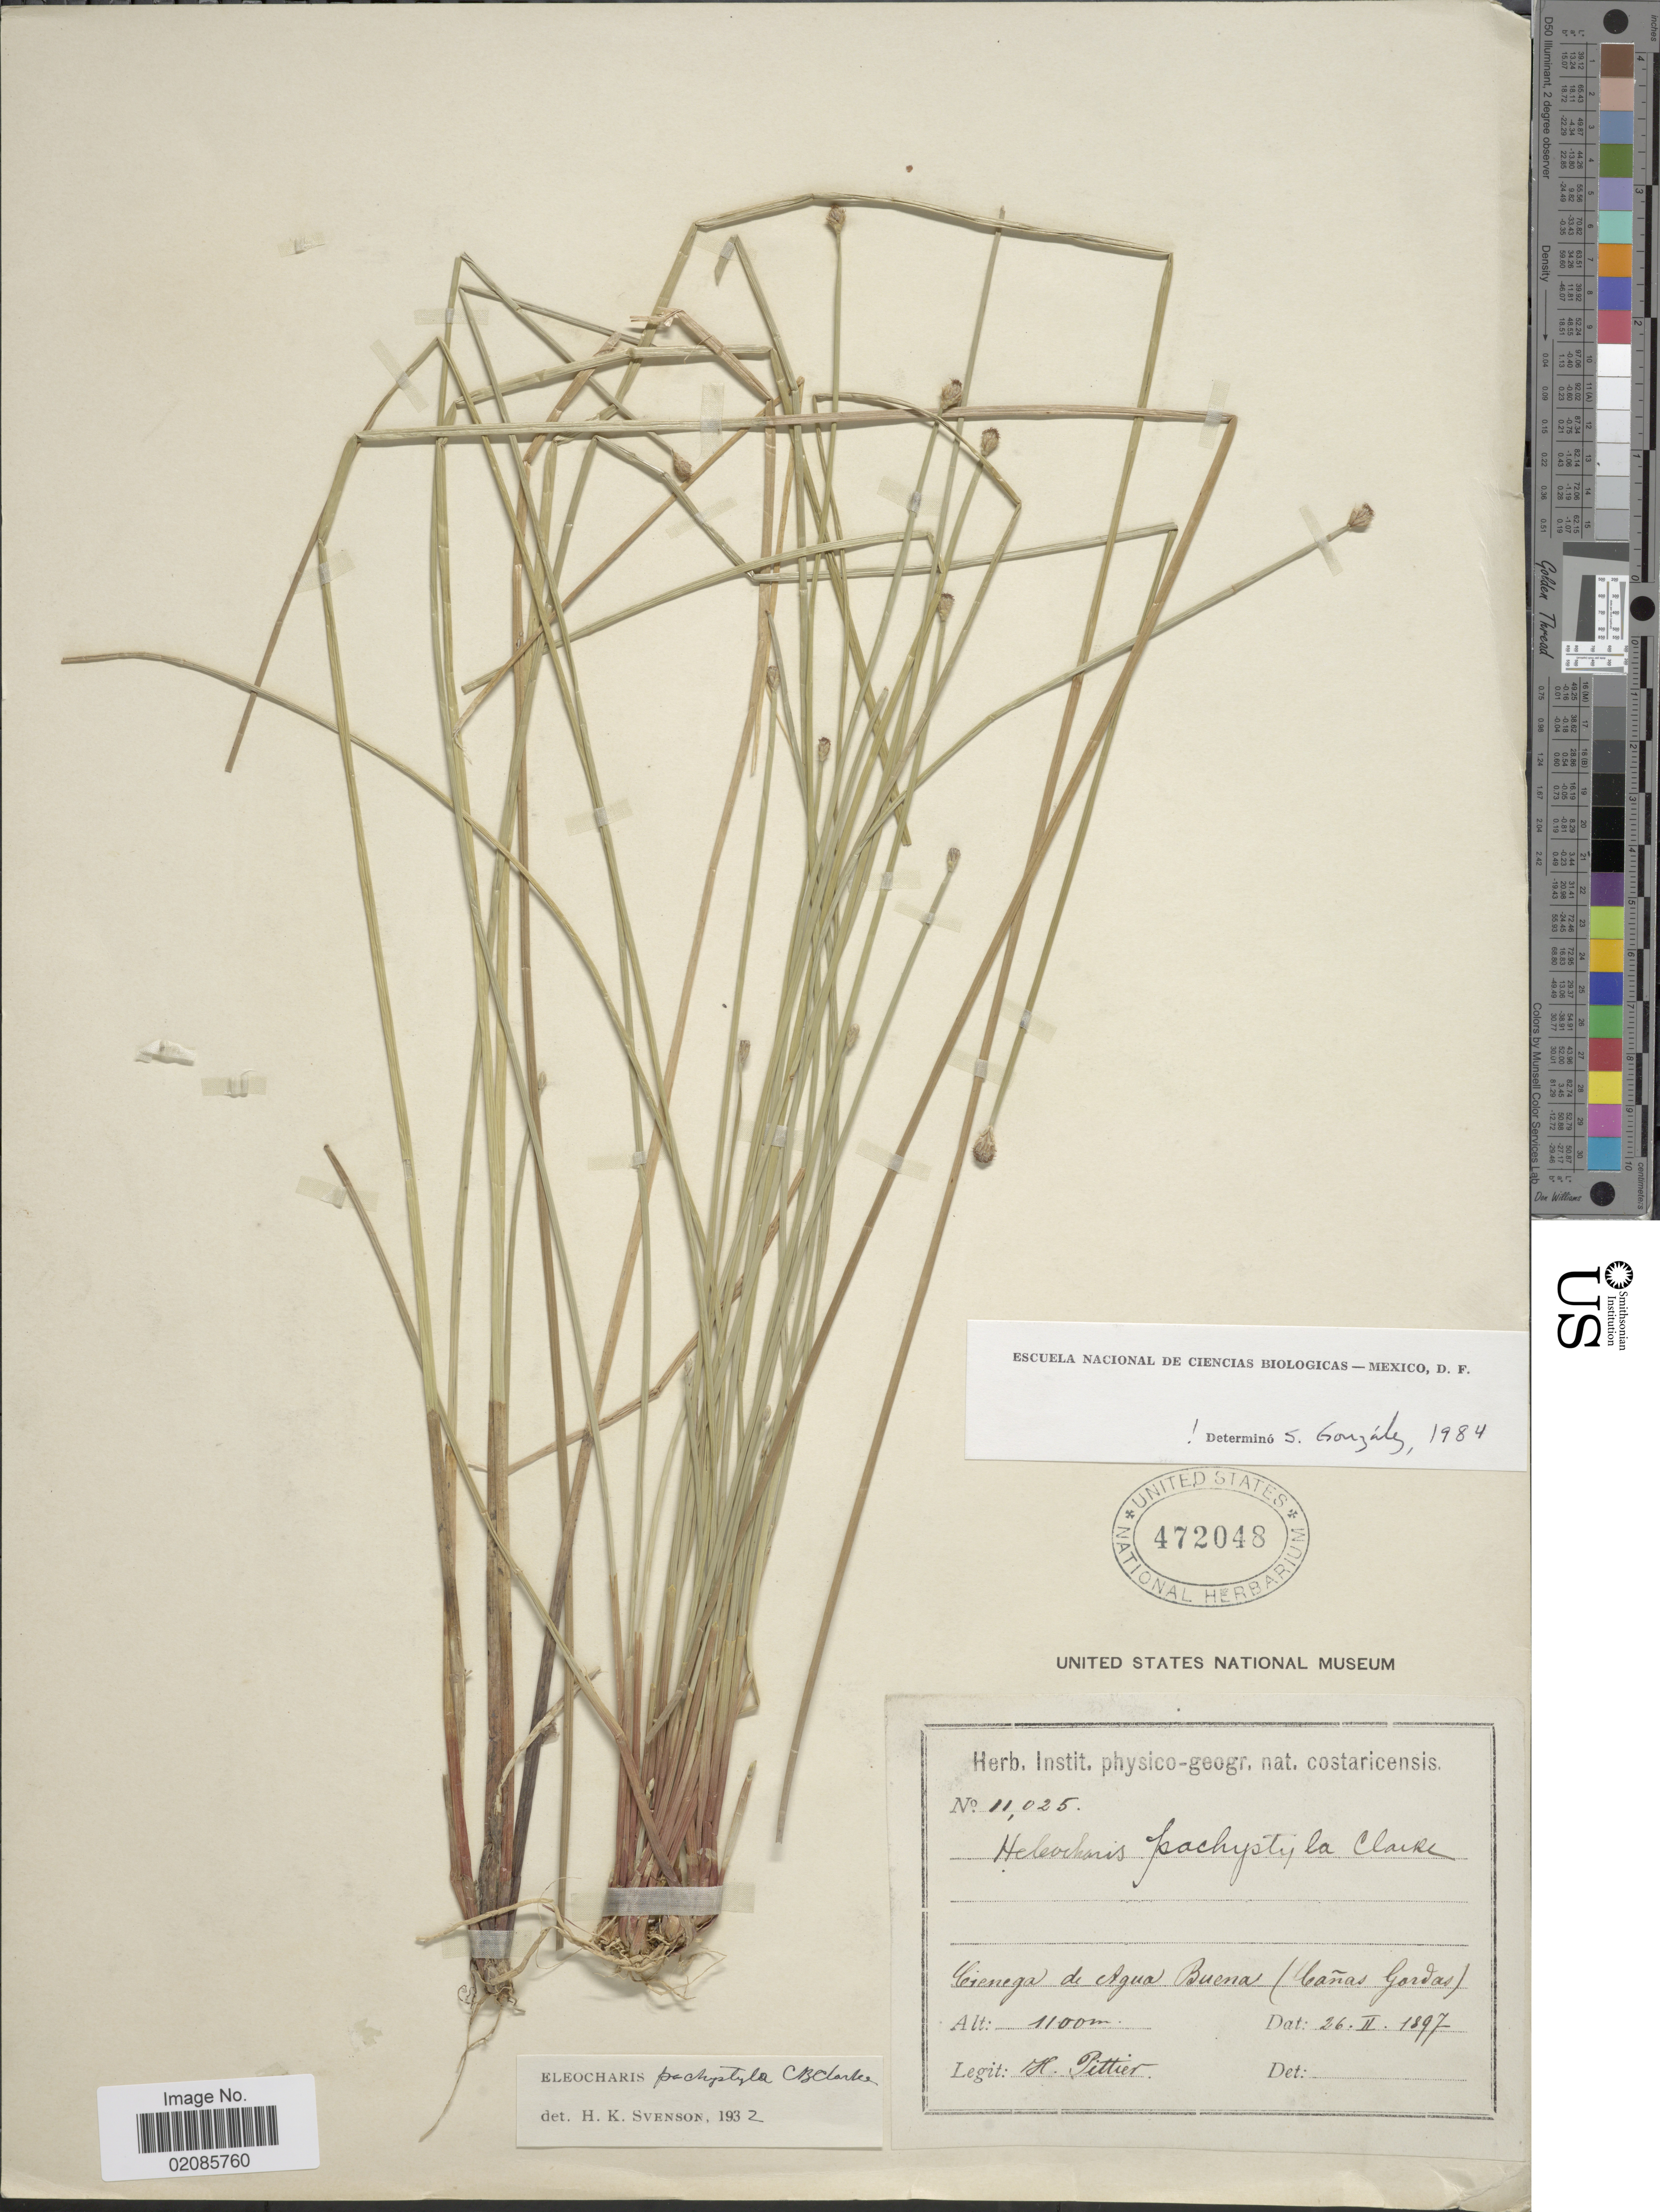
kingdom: Plantae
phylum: Tracheophyta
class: Liliopsida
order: Poales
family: Cyperaceae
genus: Eleocharis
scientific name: Eleocharis pachystyla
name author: (C. Wright) C.B. Clarke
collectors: H. F. Pittier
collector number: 11025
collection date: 1897-02-26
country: Colombia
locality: Cienega de Agua Buena (Canas Gordas)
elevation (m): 1100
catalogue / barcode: US 472048